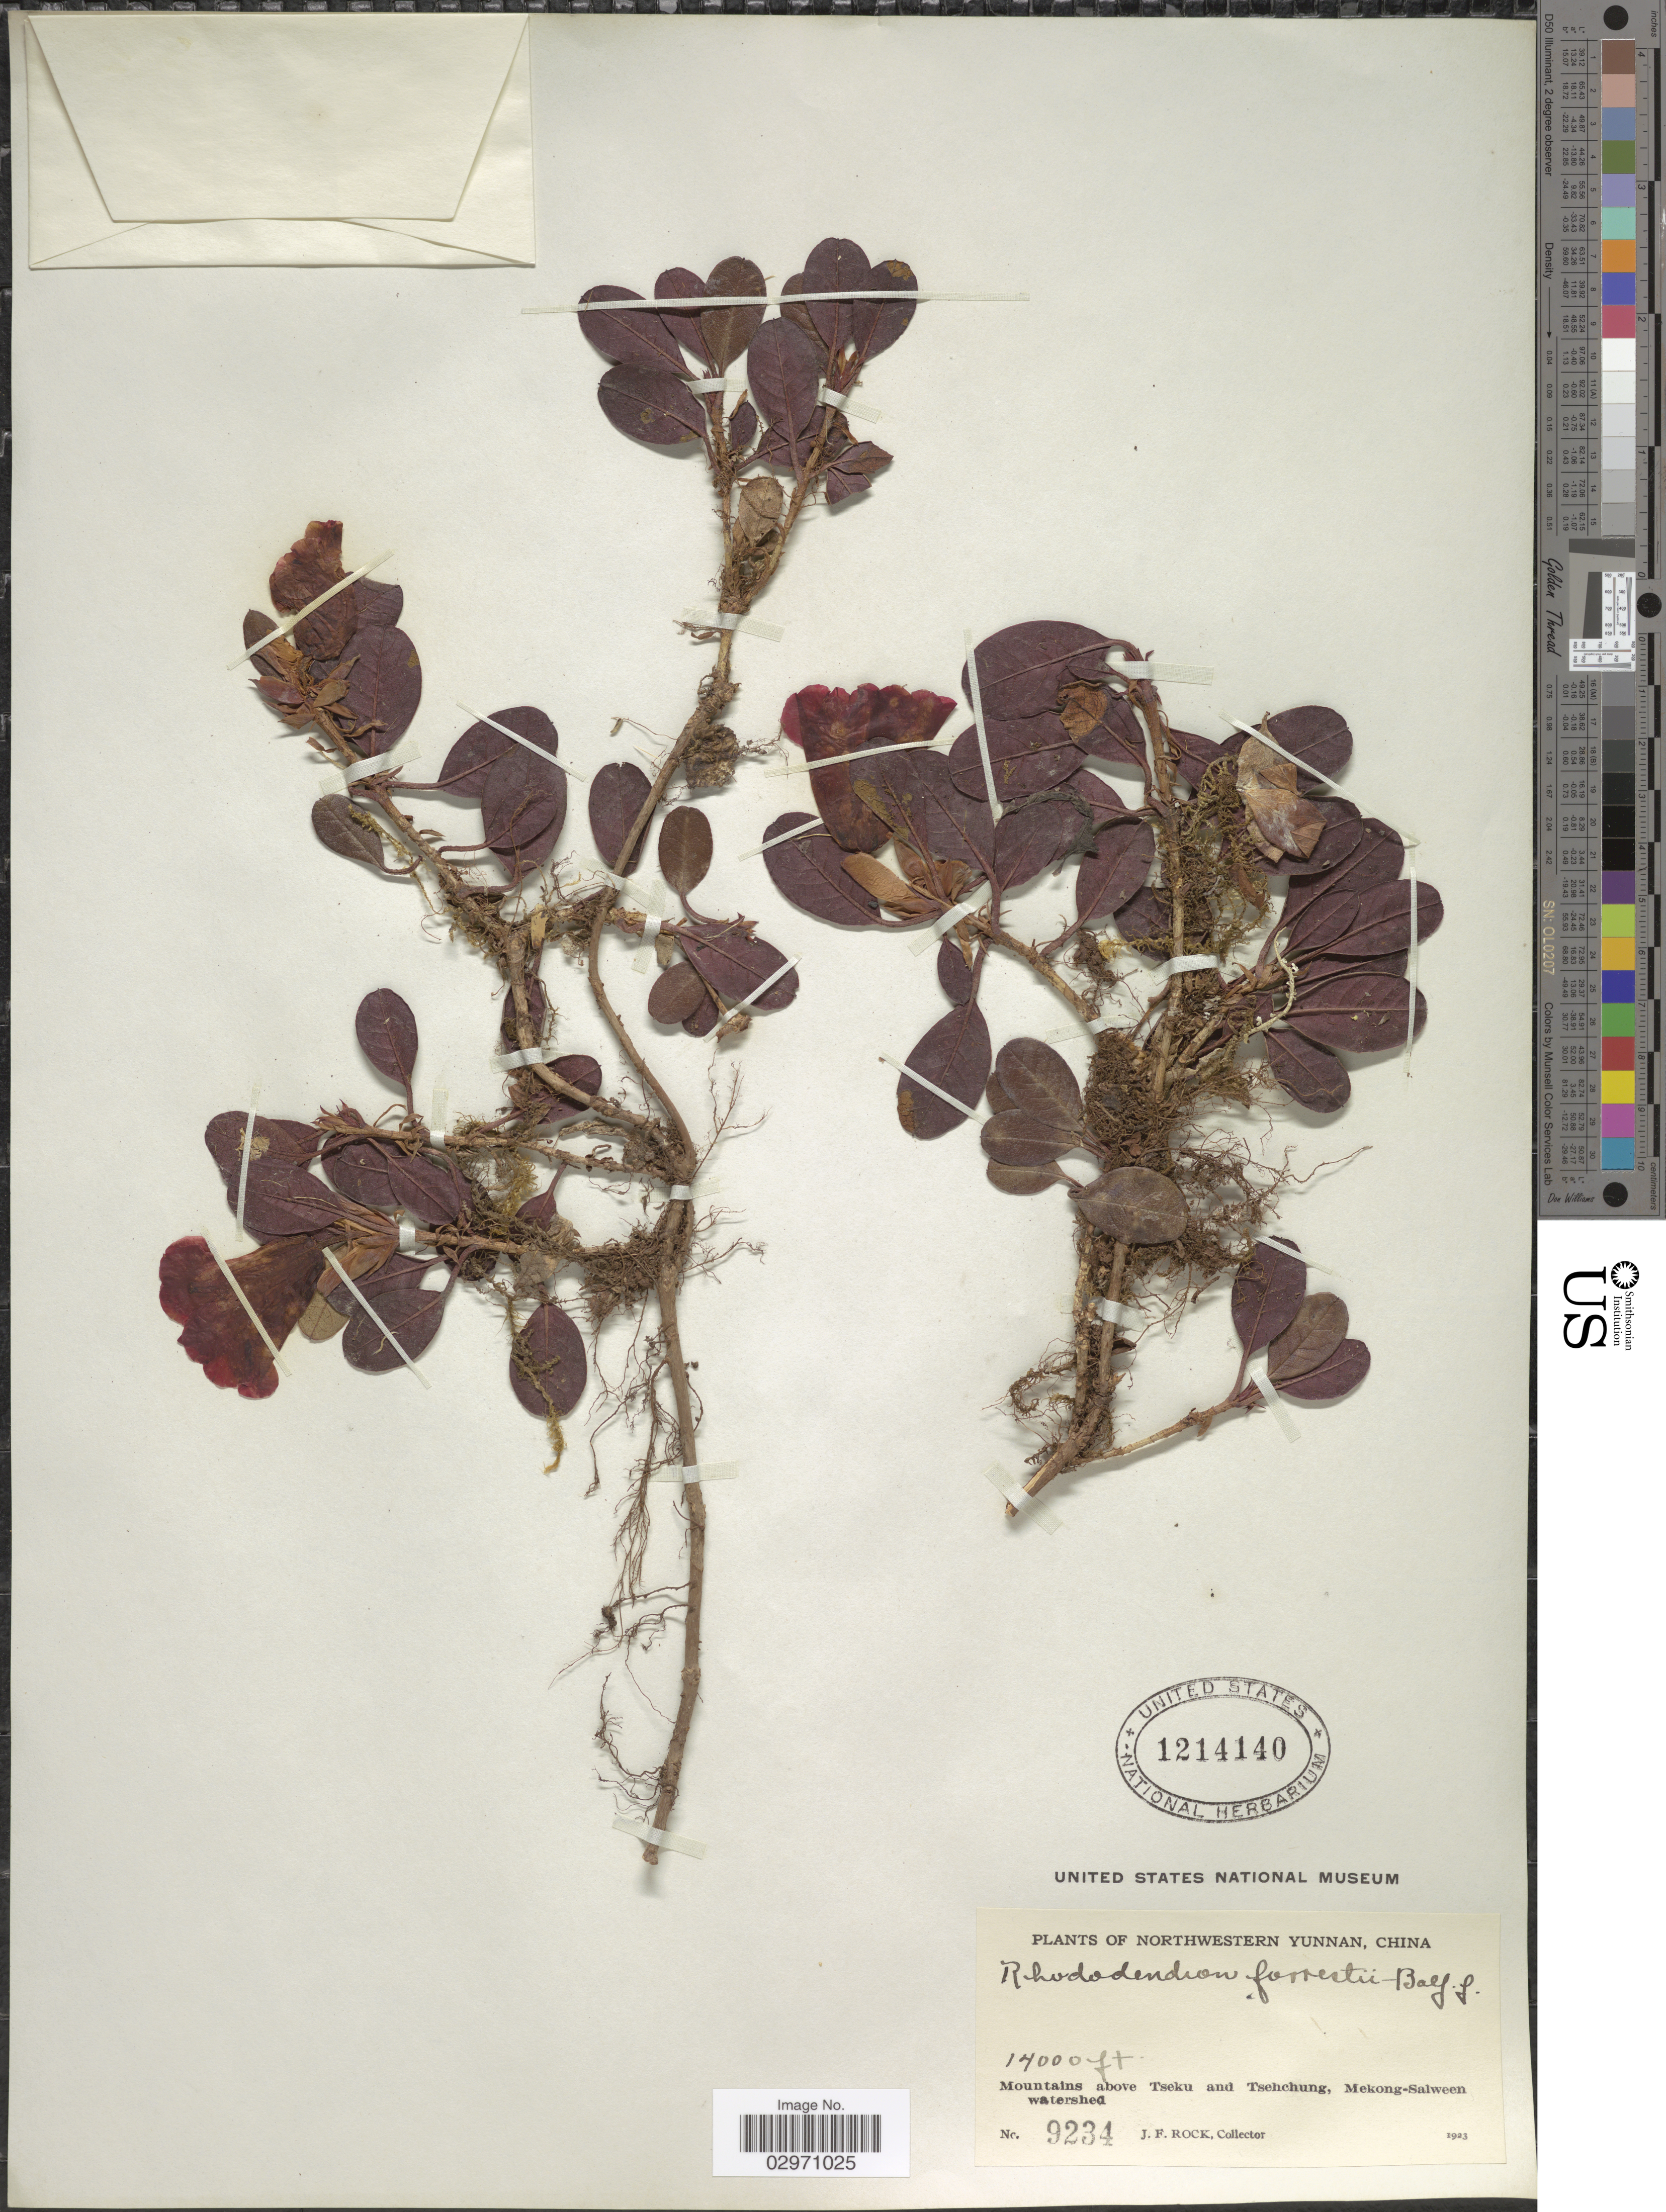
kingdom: Plantae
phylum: Tracheophyta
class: Magnoliopsida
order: Ericales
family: Ericaceae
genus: Rhododendron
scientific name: Rhododendron forrestii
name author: Balf. f. & Diels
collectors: J. Rock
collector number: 9234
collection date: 1923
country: China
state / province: Yunnan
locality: Northwestern Yunnan. Mountains above Tseku and Tsehchung, Mekong-Salween watershed.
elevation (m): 4267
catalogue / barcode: US 1214140